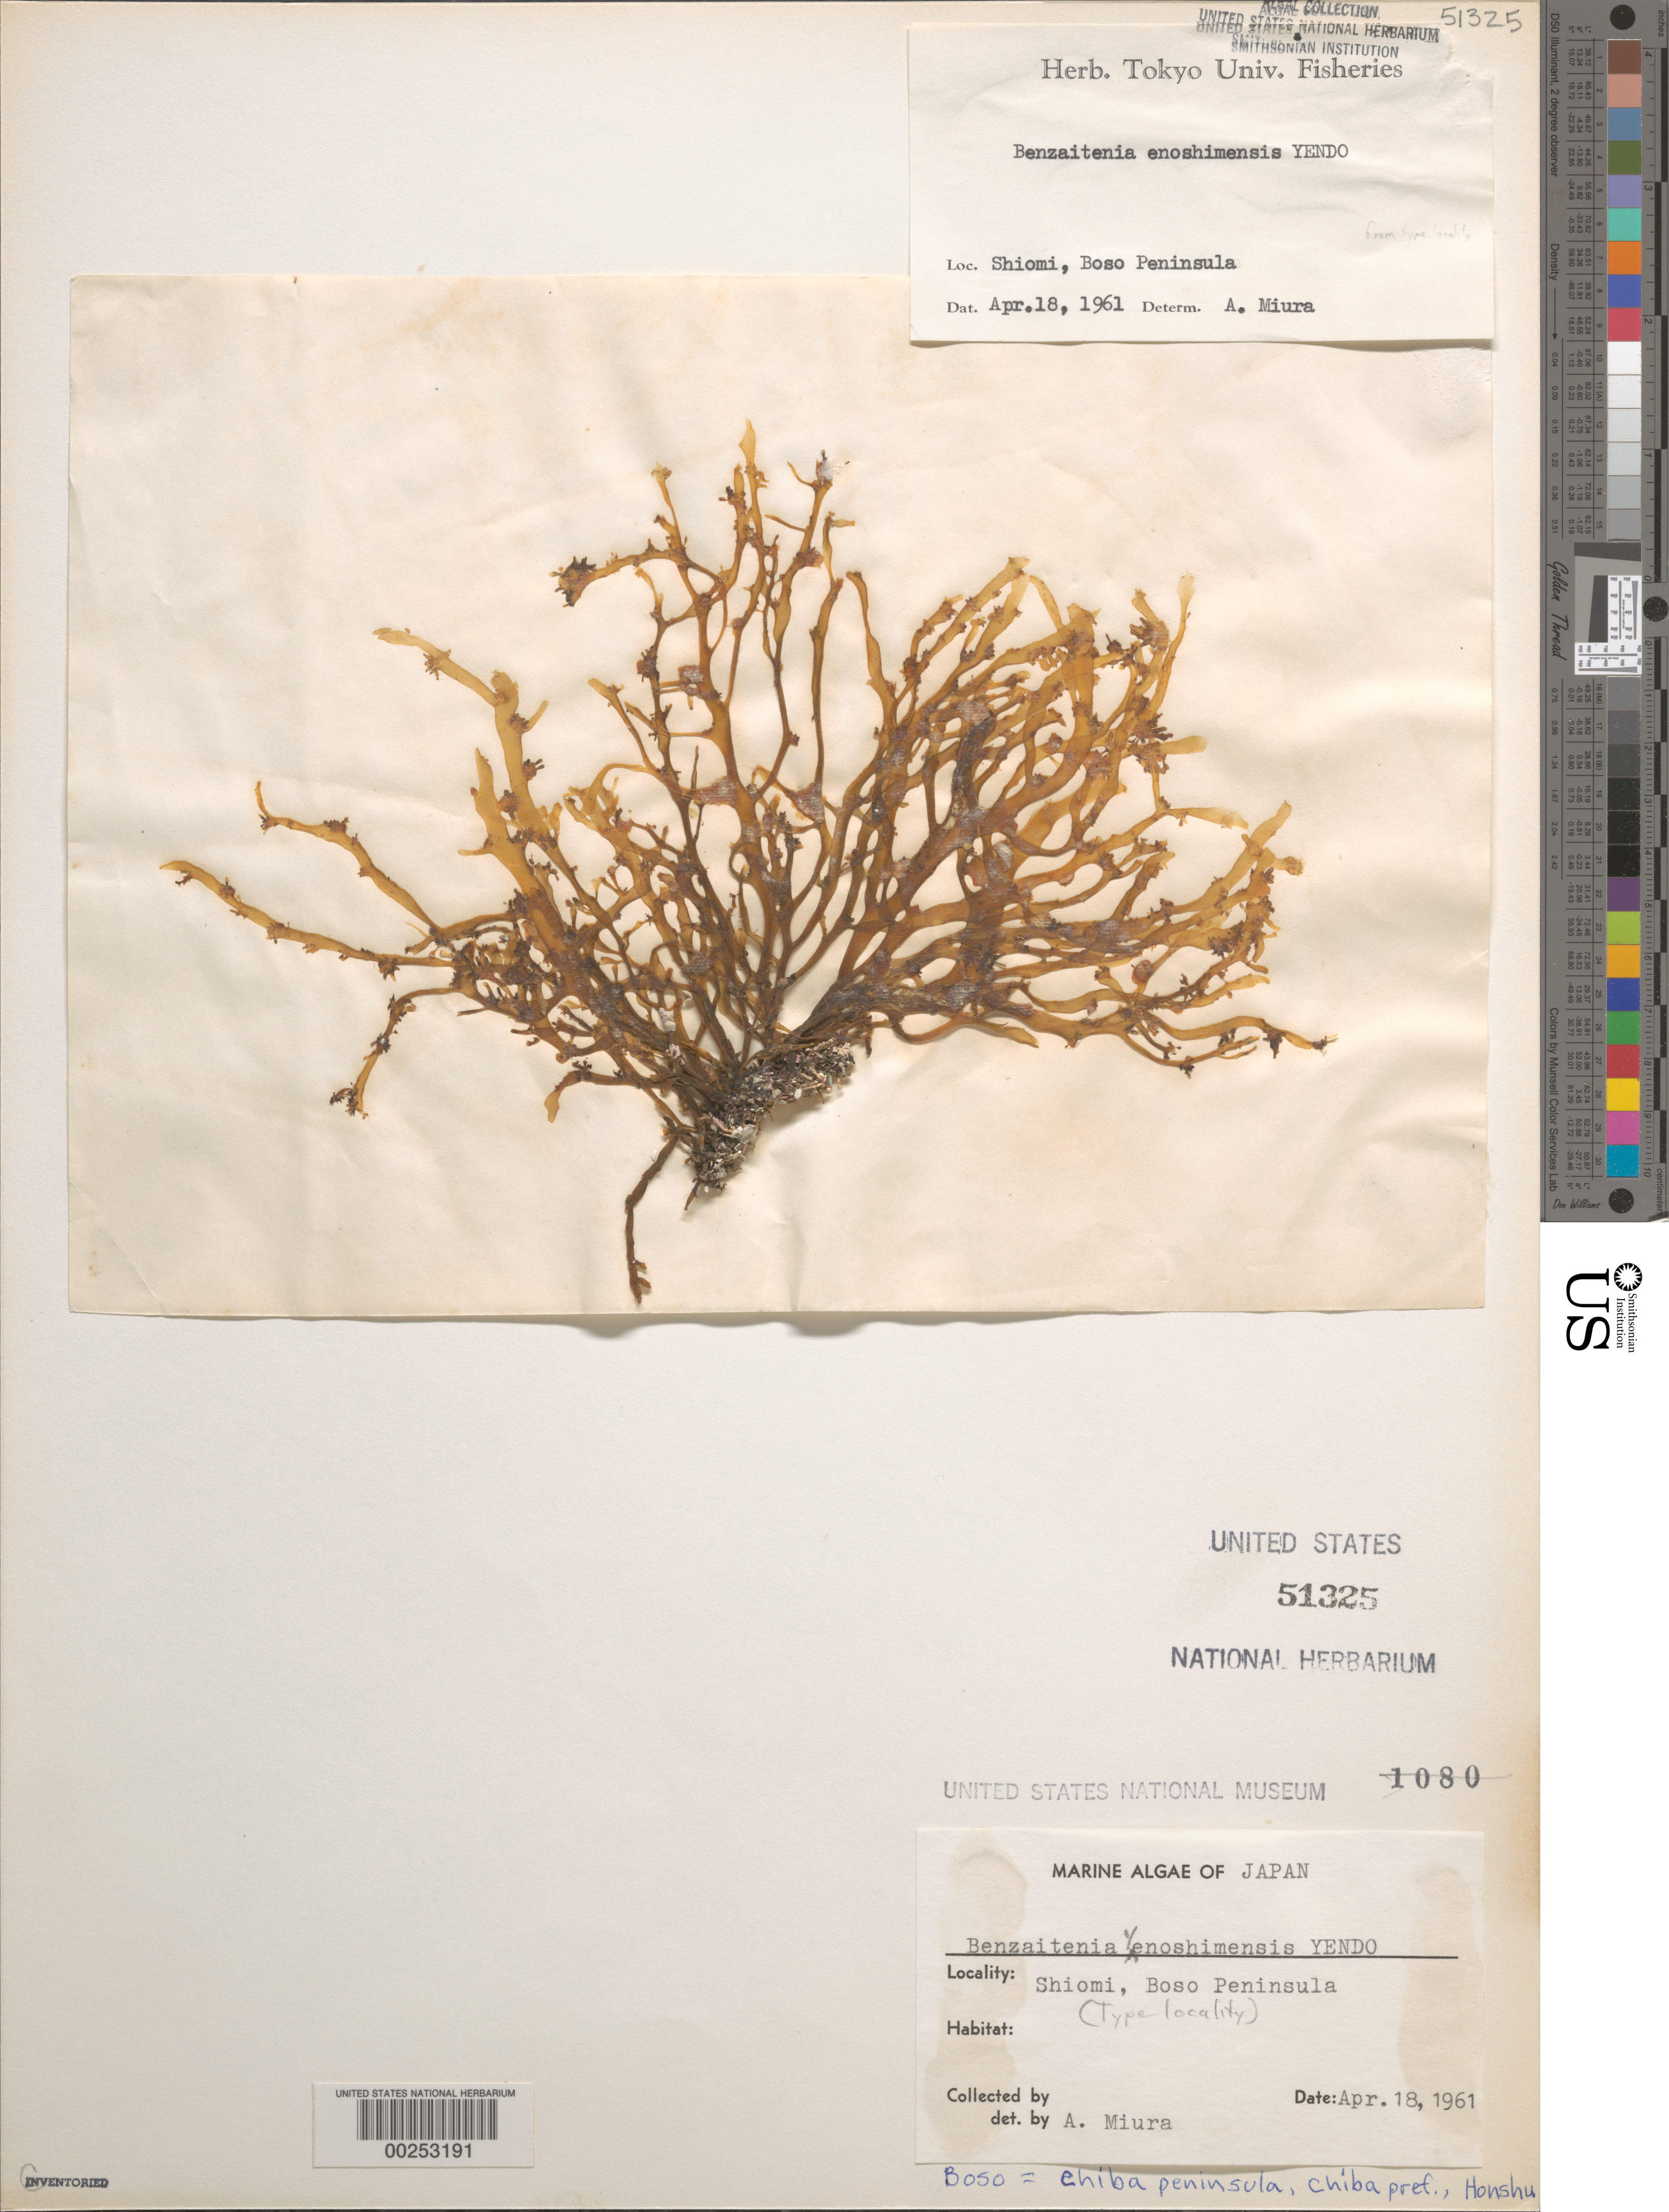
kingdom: Plantae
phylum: Rhodophyta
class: Florideophyceae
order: Ceramiales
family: Rhodomelaceae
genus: Benzaitenia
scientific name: Benzaitenia yenoshimensis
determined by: Miura, A.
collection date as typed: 18 Apr 1961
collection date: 1961-04-18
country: Japan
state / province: Tiba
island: Honshu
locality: Shiomi, Chiba Peninsula (Boso Peninsula)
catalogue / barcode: US 51325